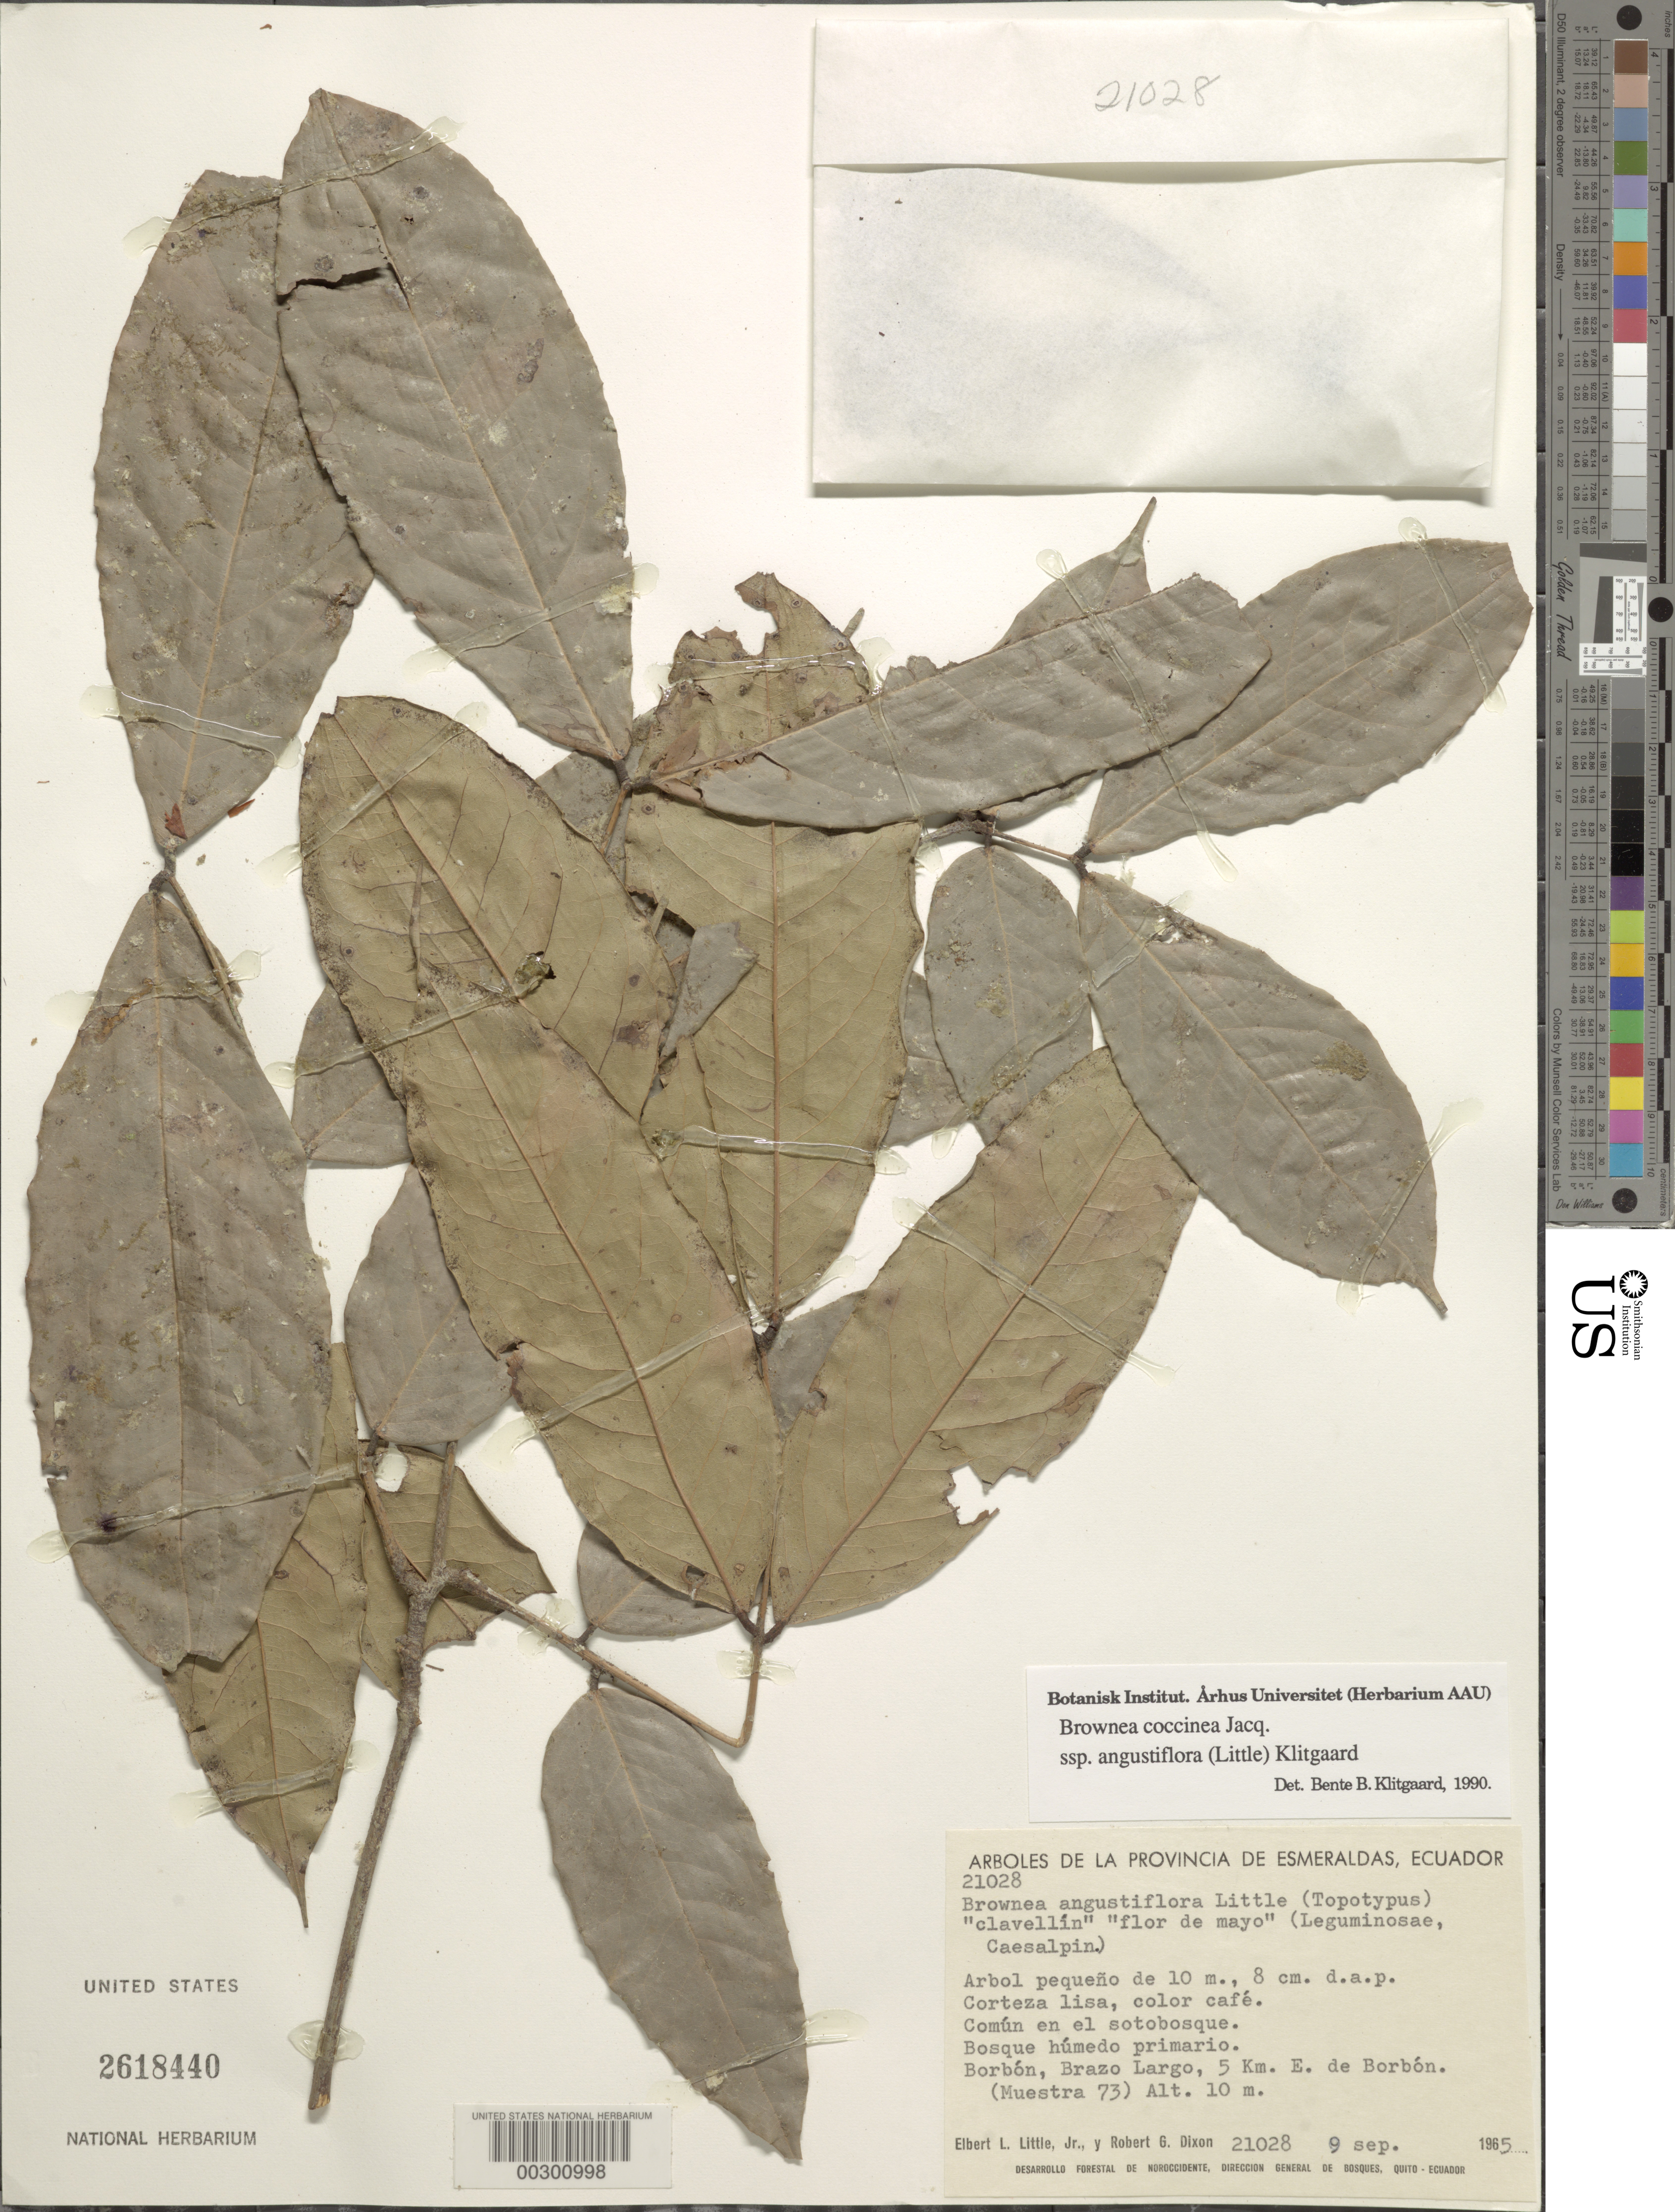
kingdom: Plantae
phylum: Tracheophyta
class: Magnoliopsida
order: Fabales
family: Fabaceae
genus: Brownea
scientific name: Brownea coccinea subsp. angustiflora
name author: (Little) Klitg.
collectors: E. L. Little & R. G. Dixon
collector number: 21028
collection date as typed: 09 Sep 1965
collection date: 1965-09-09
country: Ecuador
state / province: Esmeraldas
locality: Borbon, Brazo Largo, 5 km E of Borbon (Muestra 73)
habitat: Primary moist forest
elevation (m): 10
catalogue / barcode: US 2618440